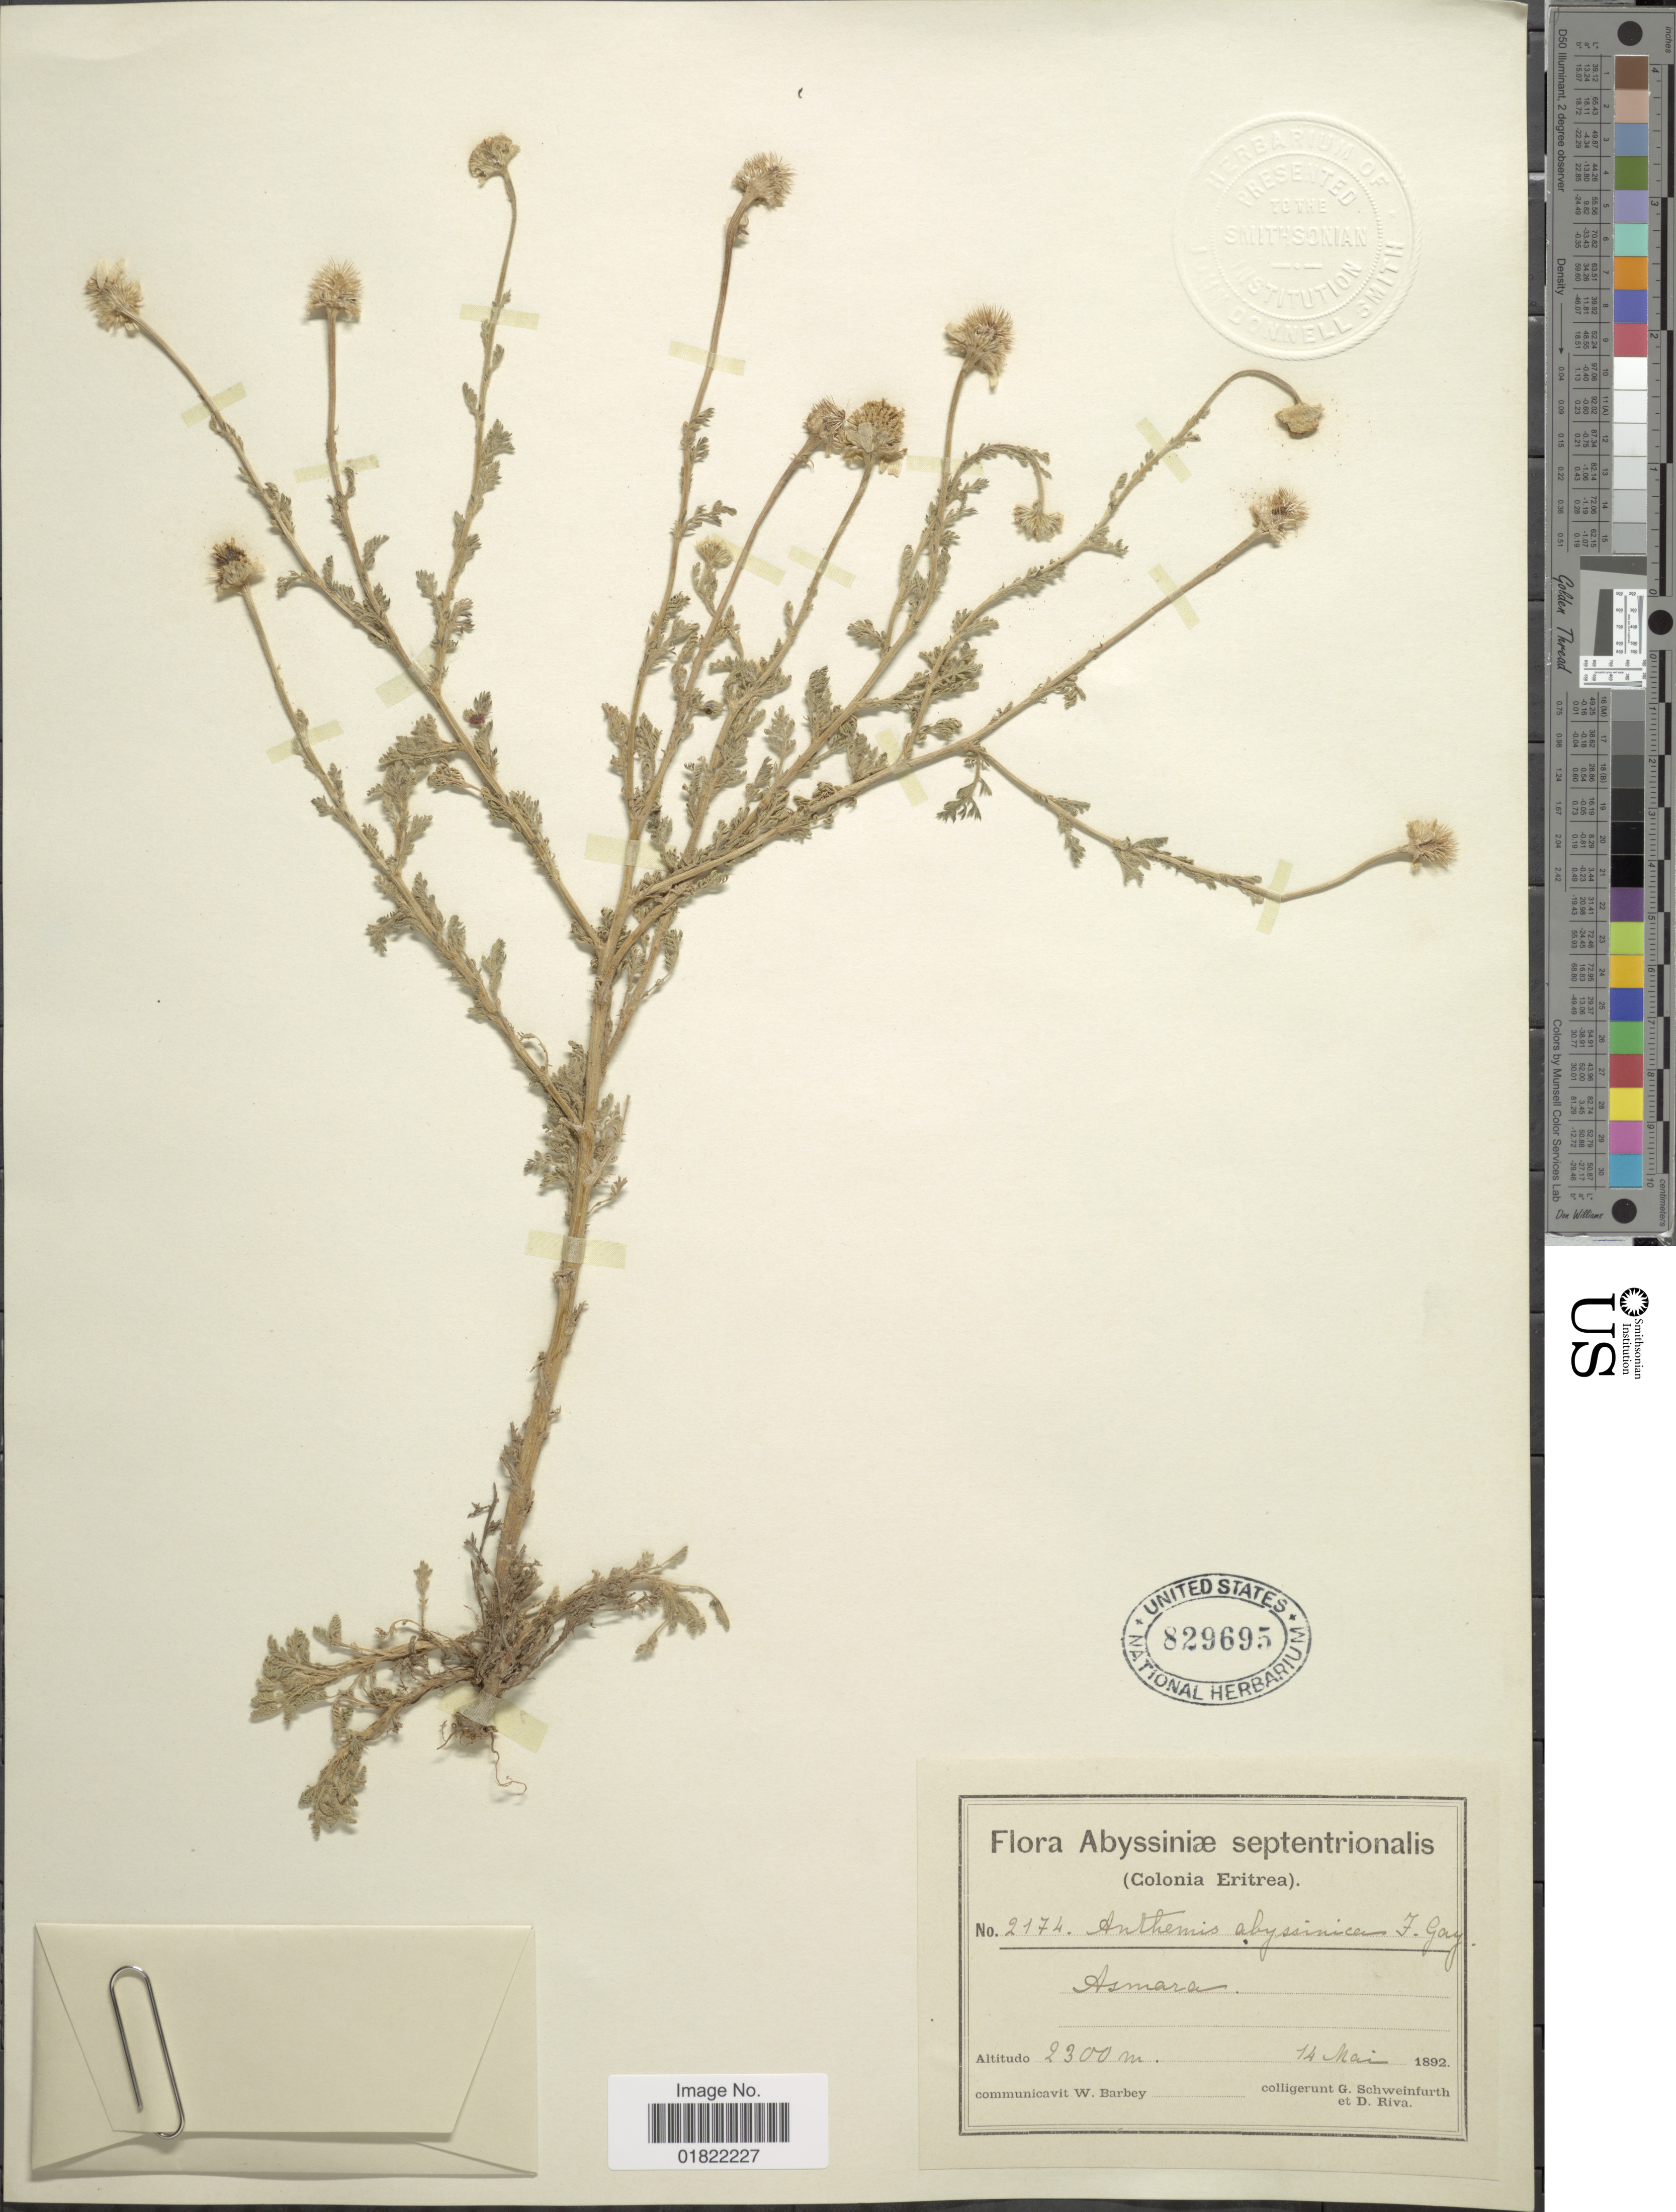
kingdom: Plantae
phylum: Tracheophyta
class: Magnoliopsida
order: Asterales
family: Asteraceae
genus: Anthemis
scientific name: Anthemis abyssinica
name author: J. Gay & A. Rich.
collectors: G. A. Schweinfurth (herbarium) & D. Riva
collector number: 2174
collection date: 1892-05-14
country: Eritrea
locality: Colonia Eritrea, Asmara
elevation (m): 2300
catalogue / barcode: US 829695